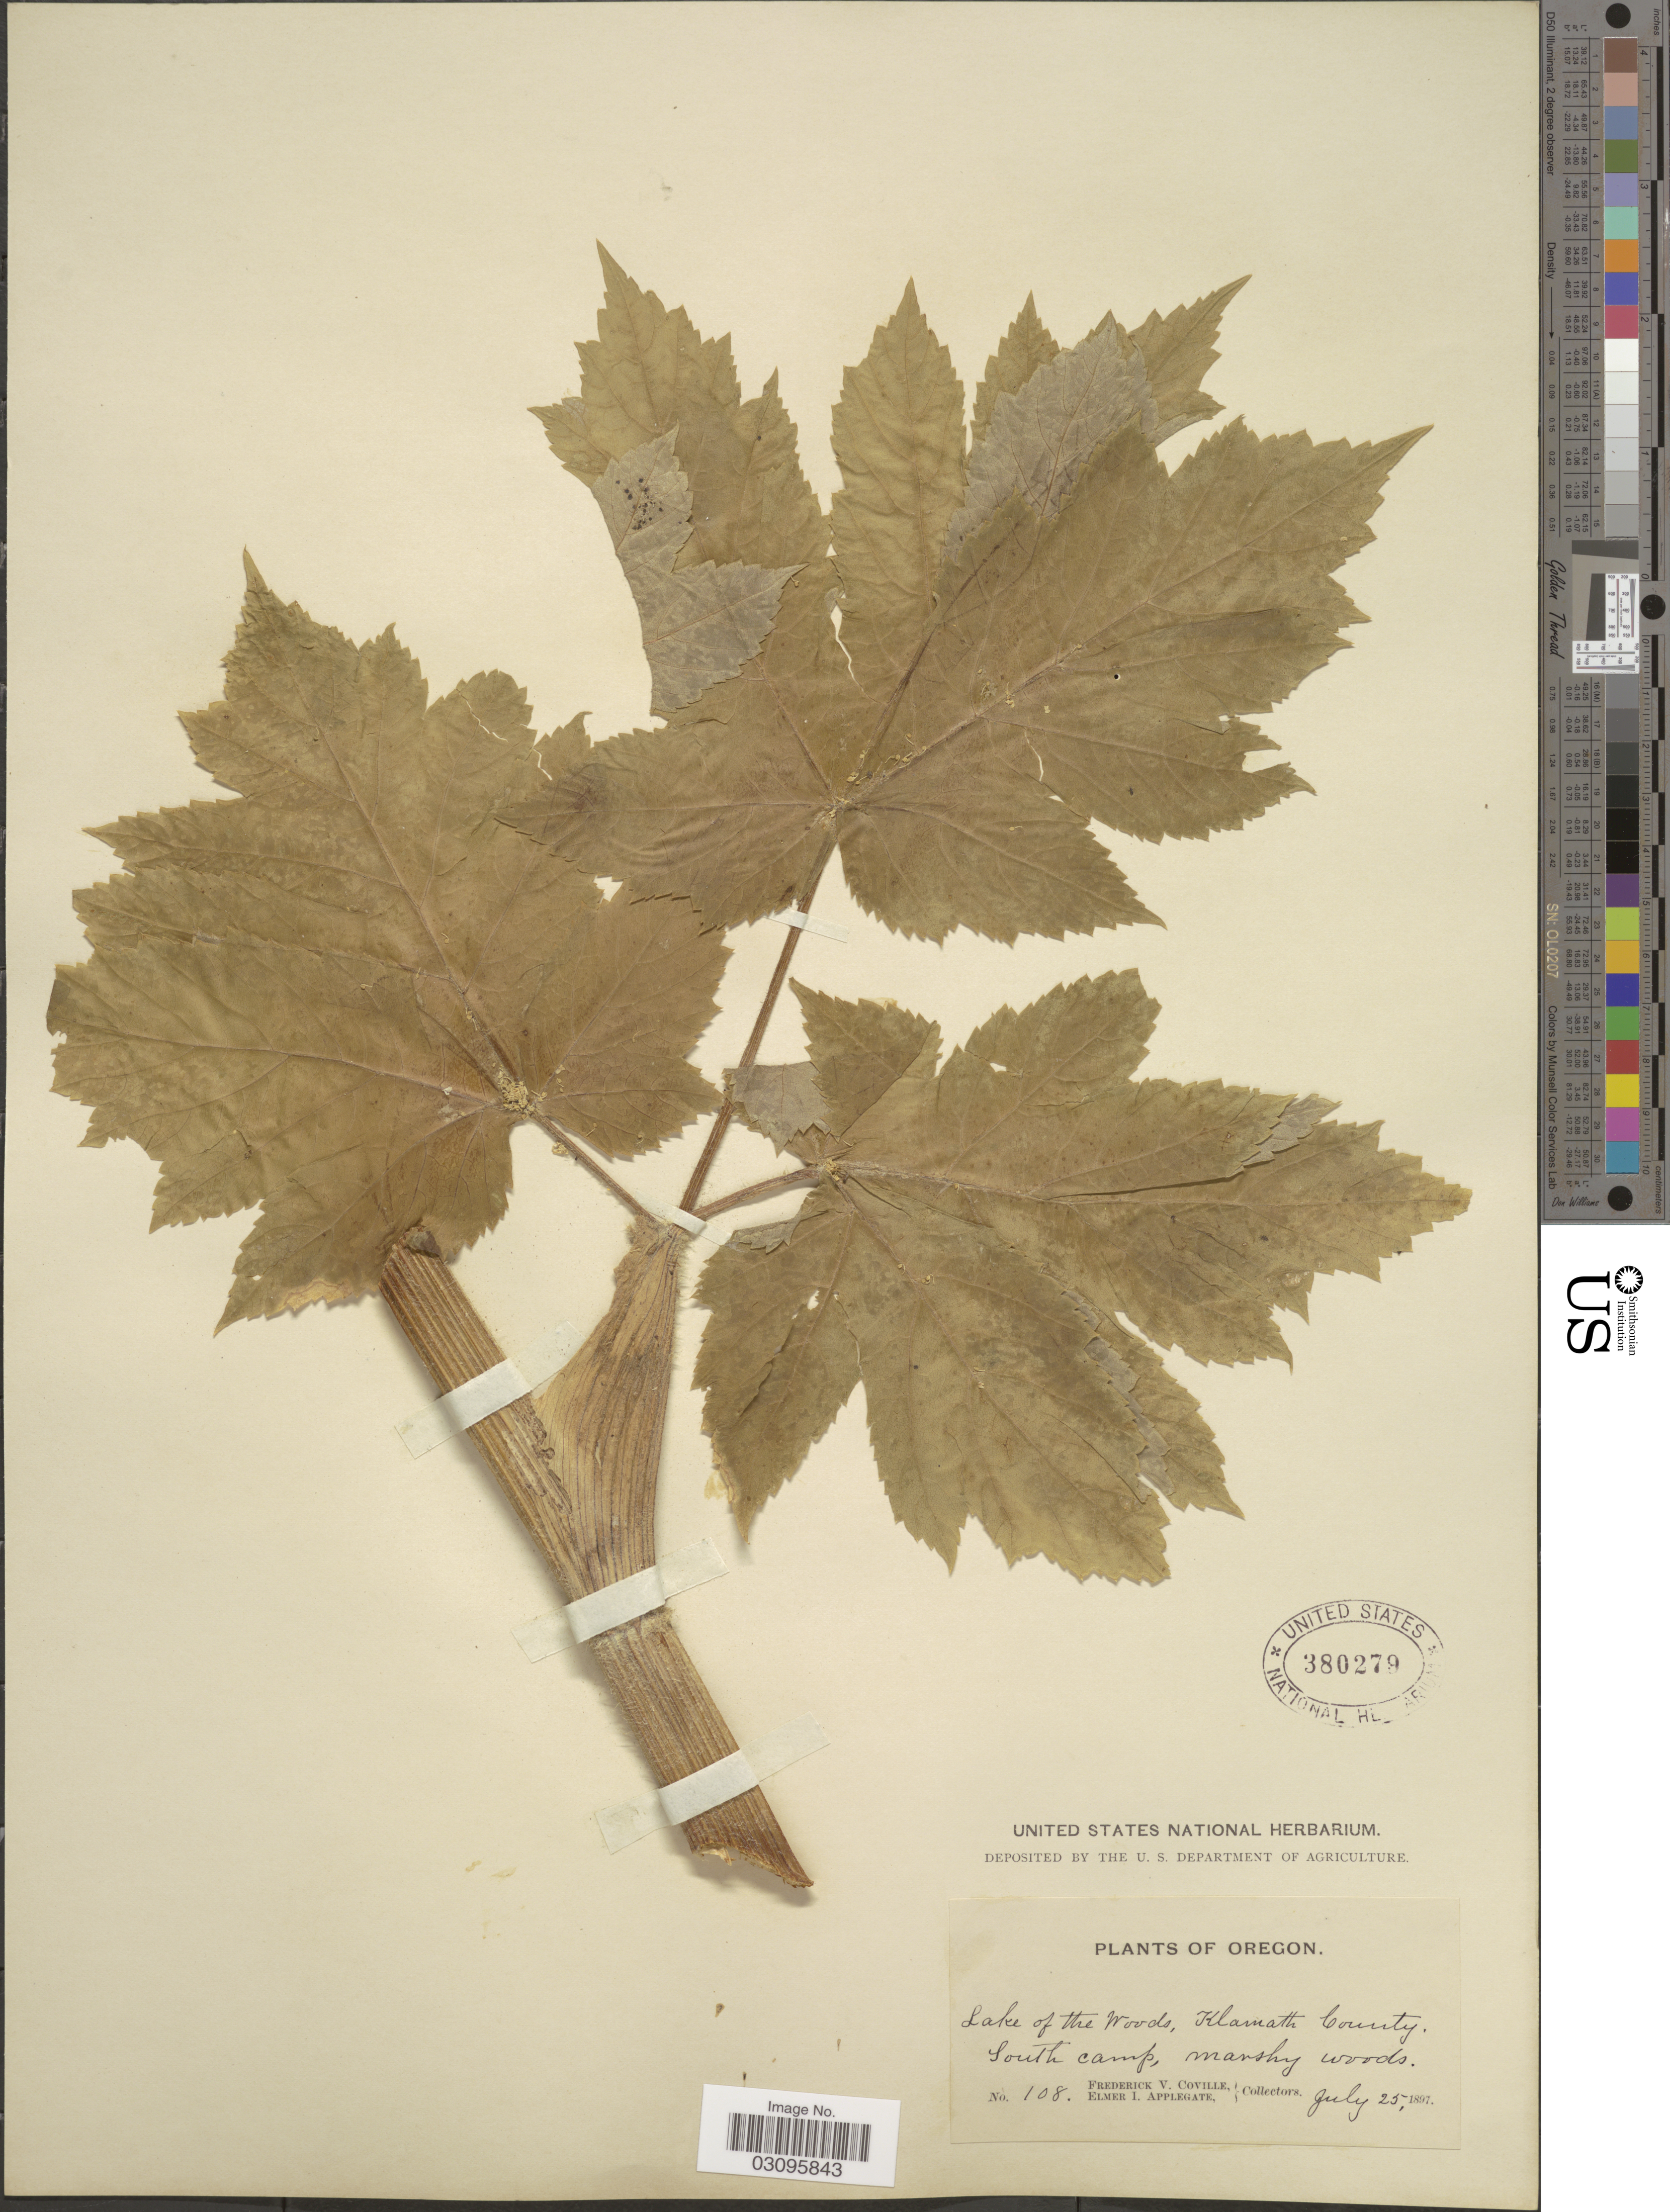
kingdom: Plantae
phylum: Tracheophyta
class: Magnoliopsida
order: Apiales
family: Apiaceae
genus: Heracleum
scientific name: Heracleum lanatum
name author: Michx.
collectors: F. V. Coville & E. I. Applegate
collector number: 108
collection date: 1897-07-25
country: United States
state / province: Oregon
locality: Lake of the Woods, Klamath County. South camp.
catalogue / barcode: US 380279